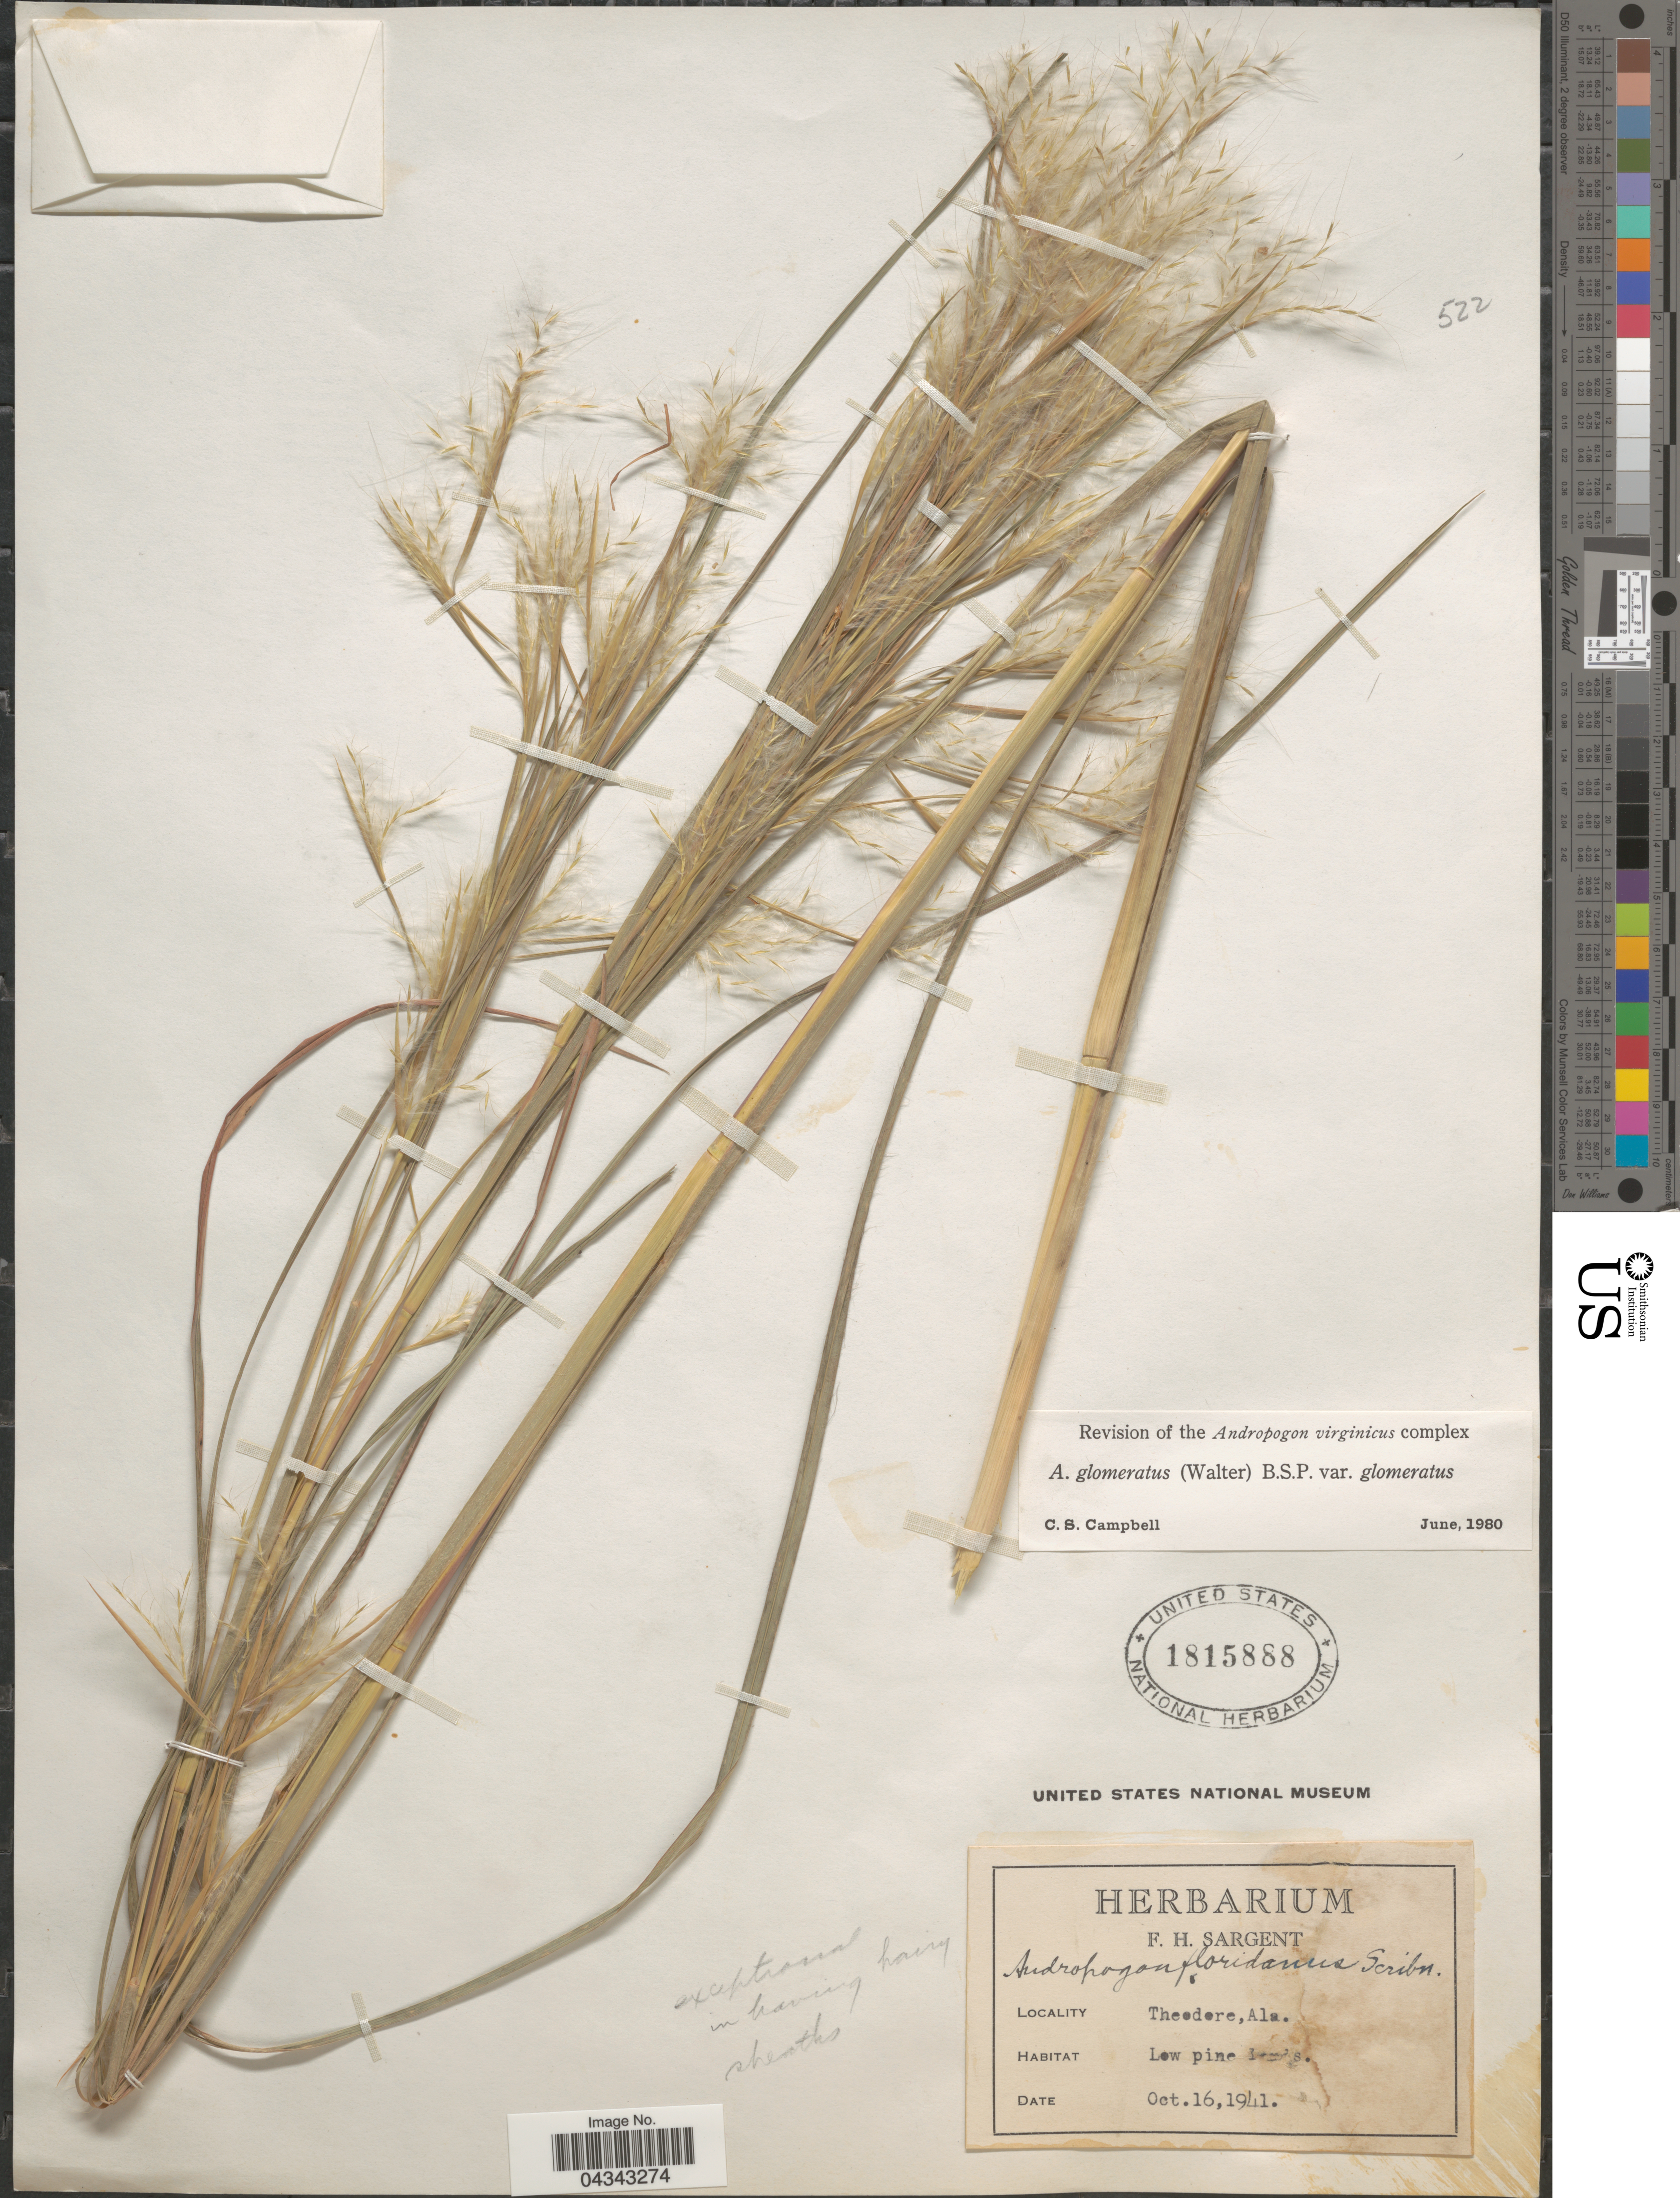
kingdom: Plantae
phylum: Tracheophyta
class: Liliopsida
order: Poales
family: Poaceae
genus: Andropogon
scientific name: Andropogon glomeratus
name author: (Walter) Britton, Stearns & Poggenb.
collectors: Ex herb. F. H. Sargent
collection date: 1941-10-16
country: United States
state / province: Alabama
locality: Theodore.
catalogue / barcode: US 1815888